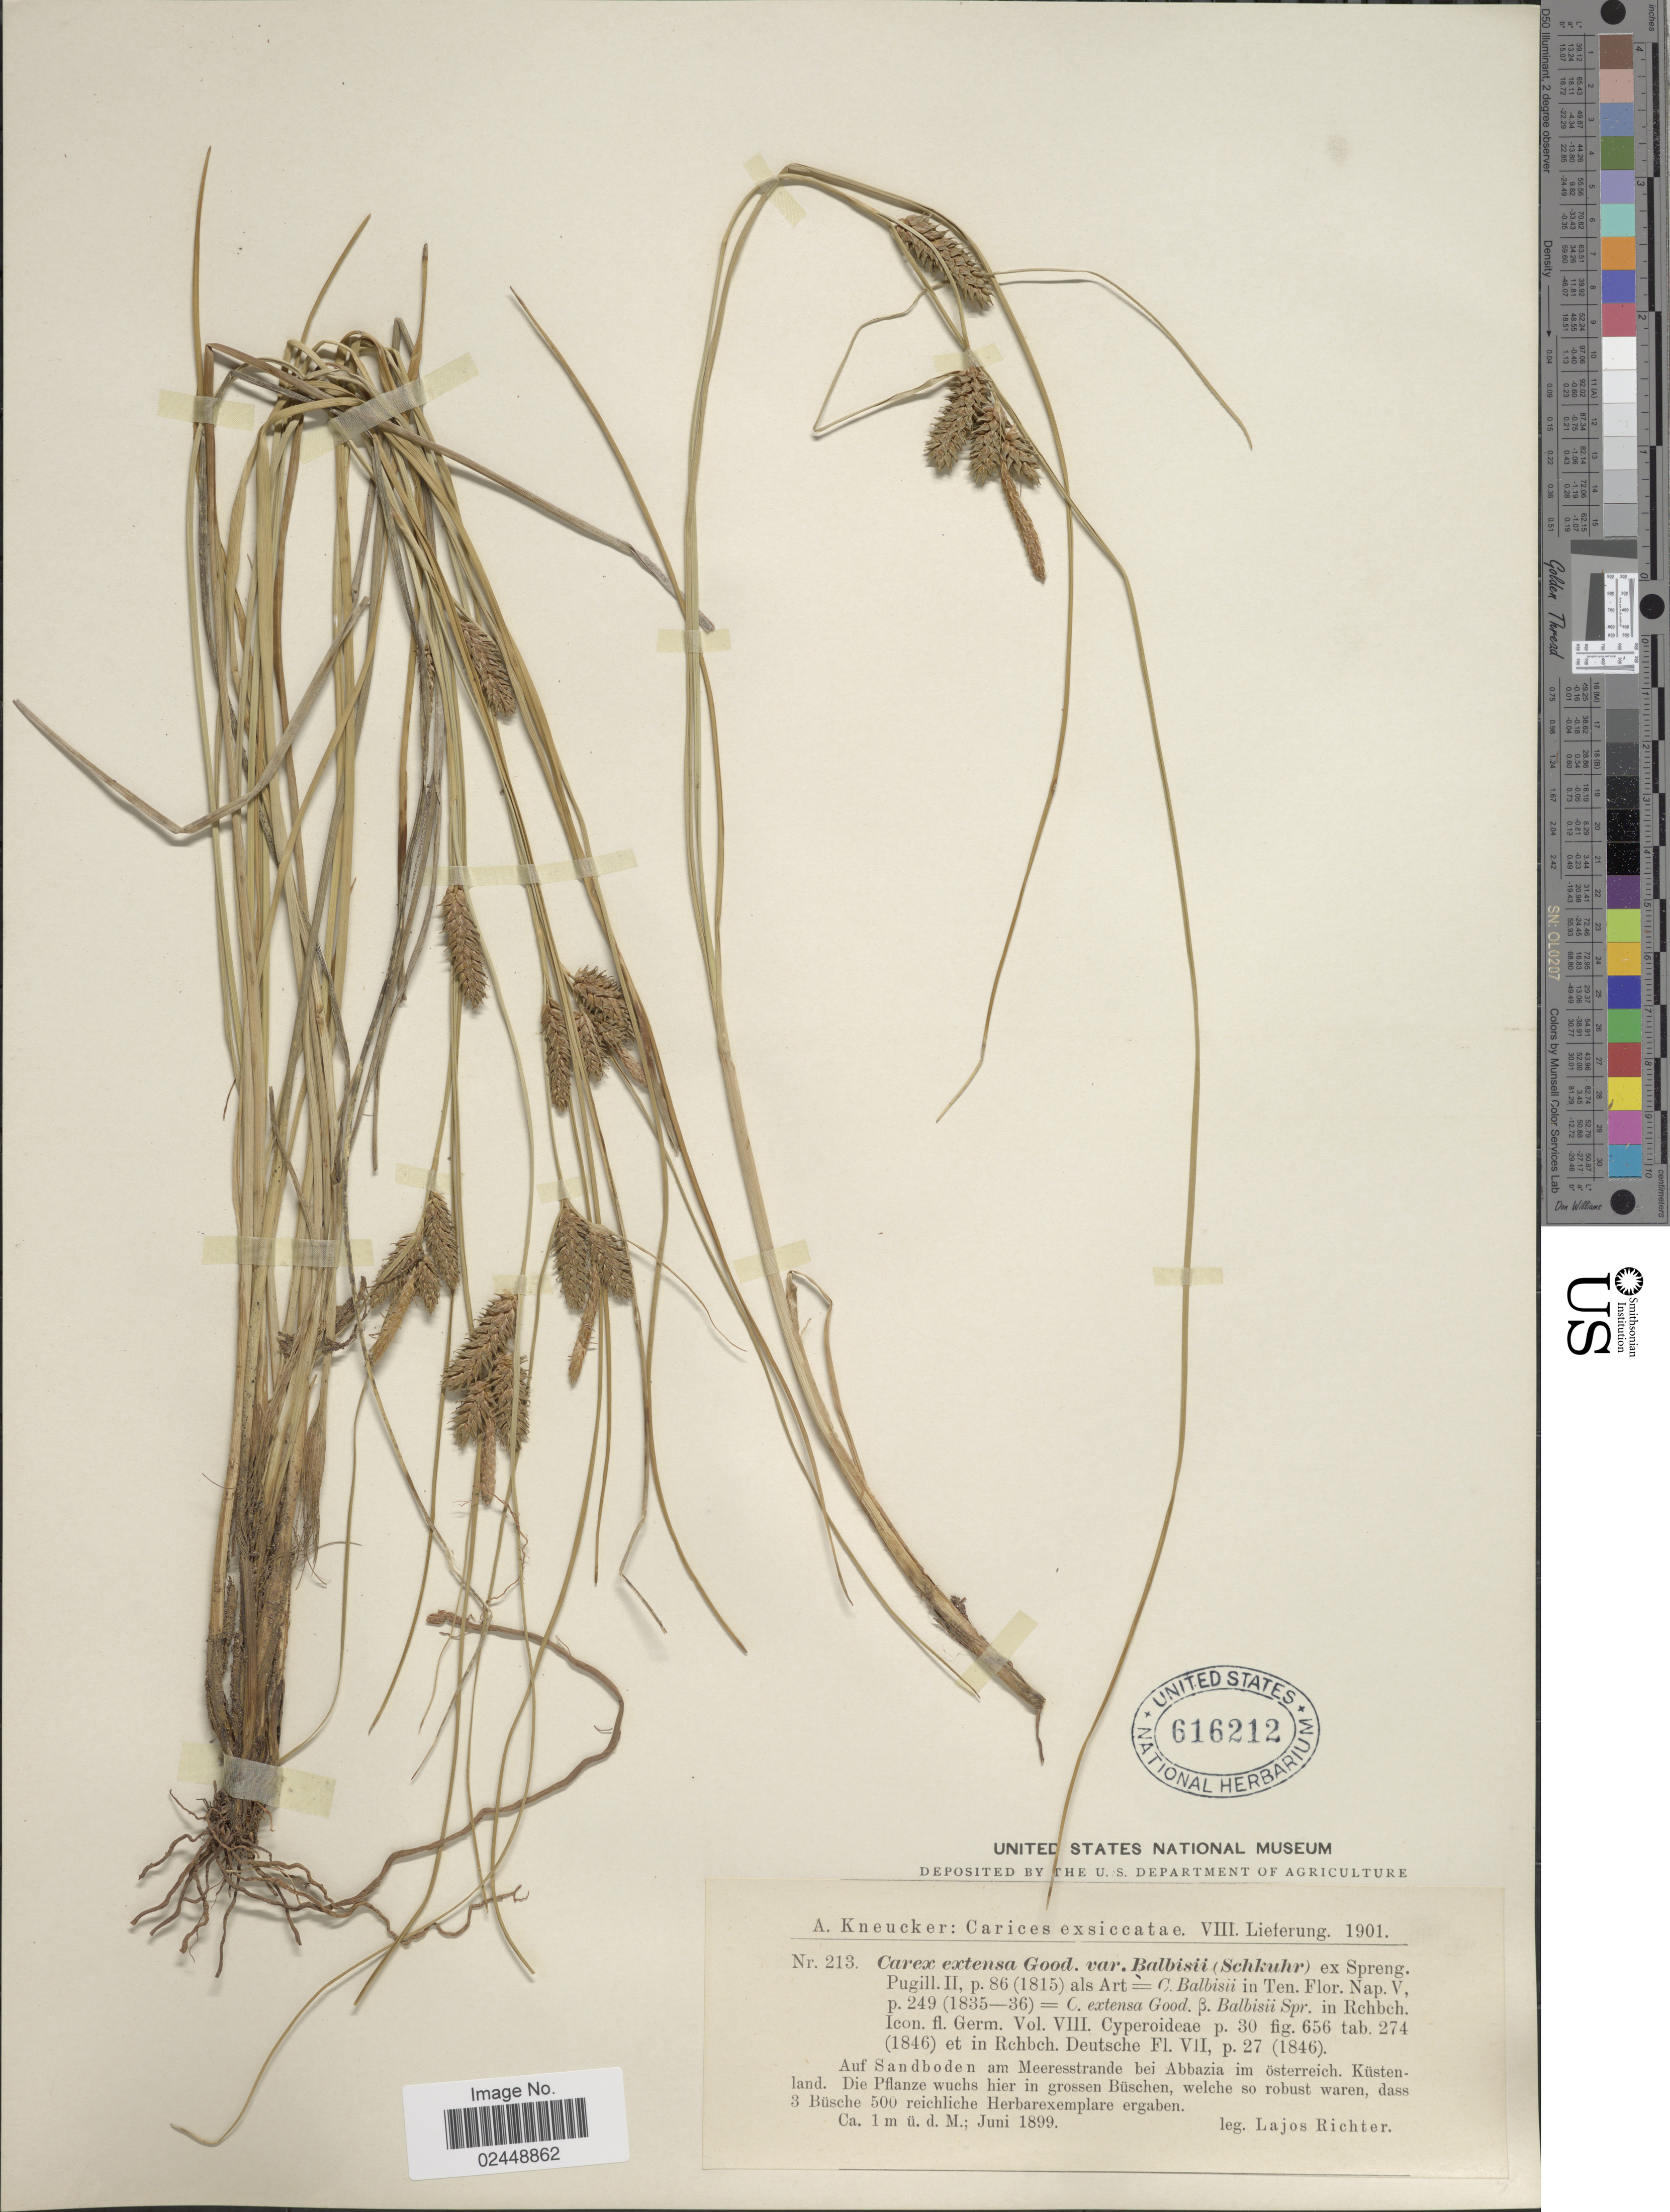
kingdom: Plantae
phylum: Tracheophyta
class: Liliopsida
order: Poales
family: Cyperaceae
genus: Carex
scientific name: Carex extensa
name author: Gooden.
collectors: L. Richter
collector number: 213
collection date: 1899-06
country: Austria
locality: Auf Sandboden am Meeresstrande bei Abbazia im osterreich, Kustenland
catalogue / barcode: US 616212